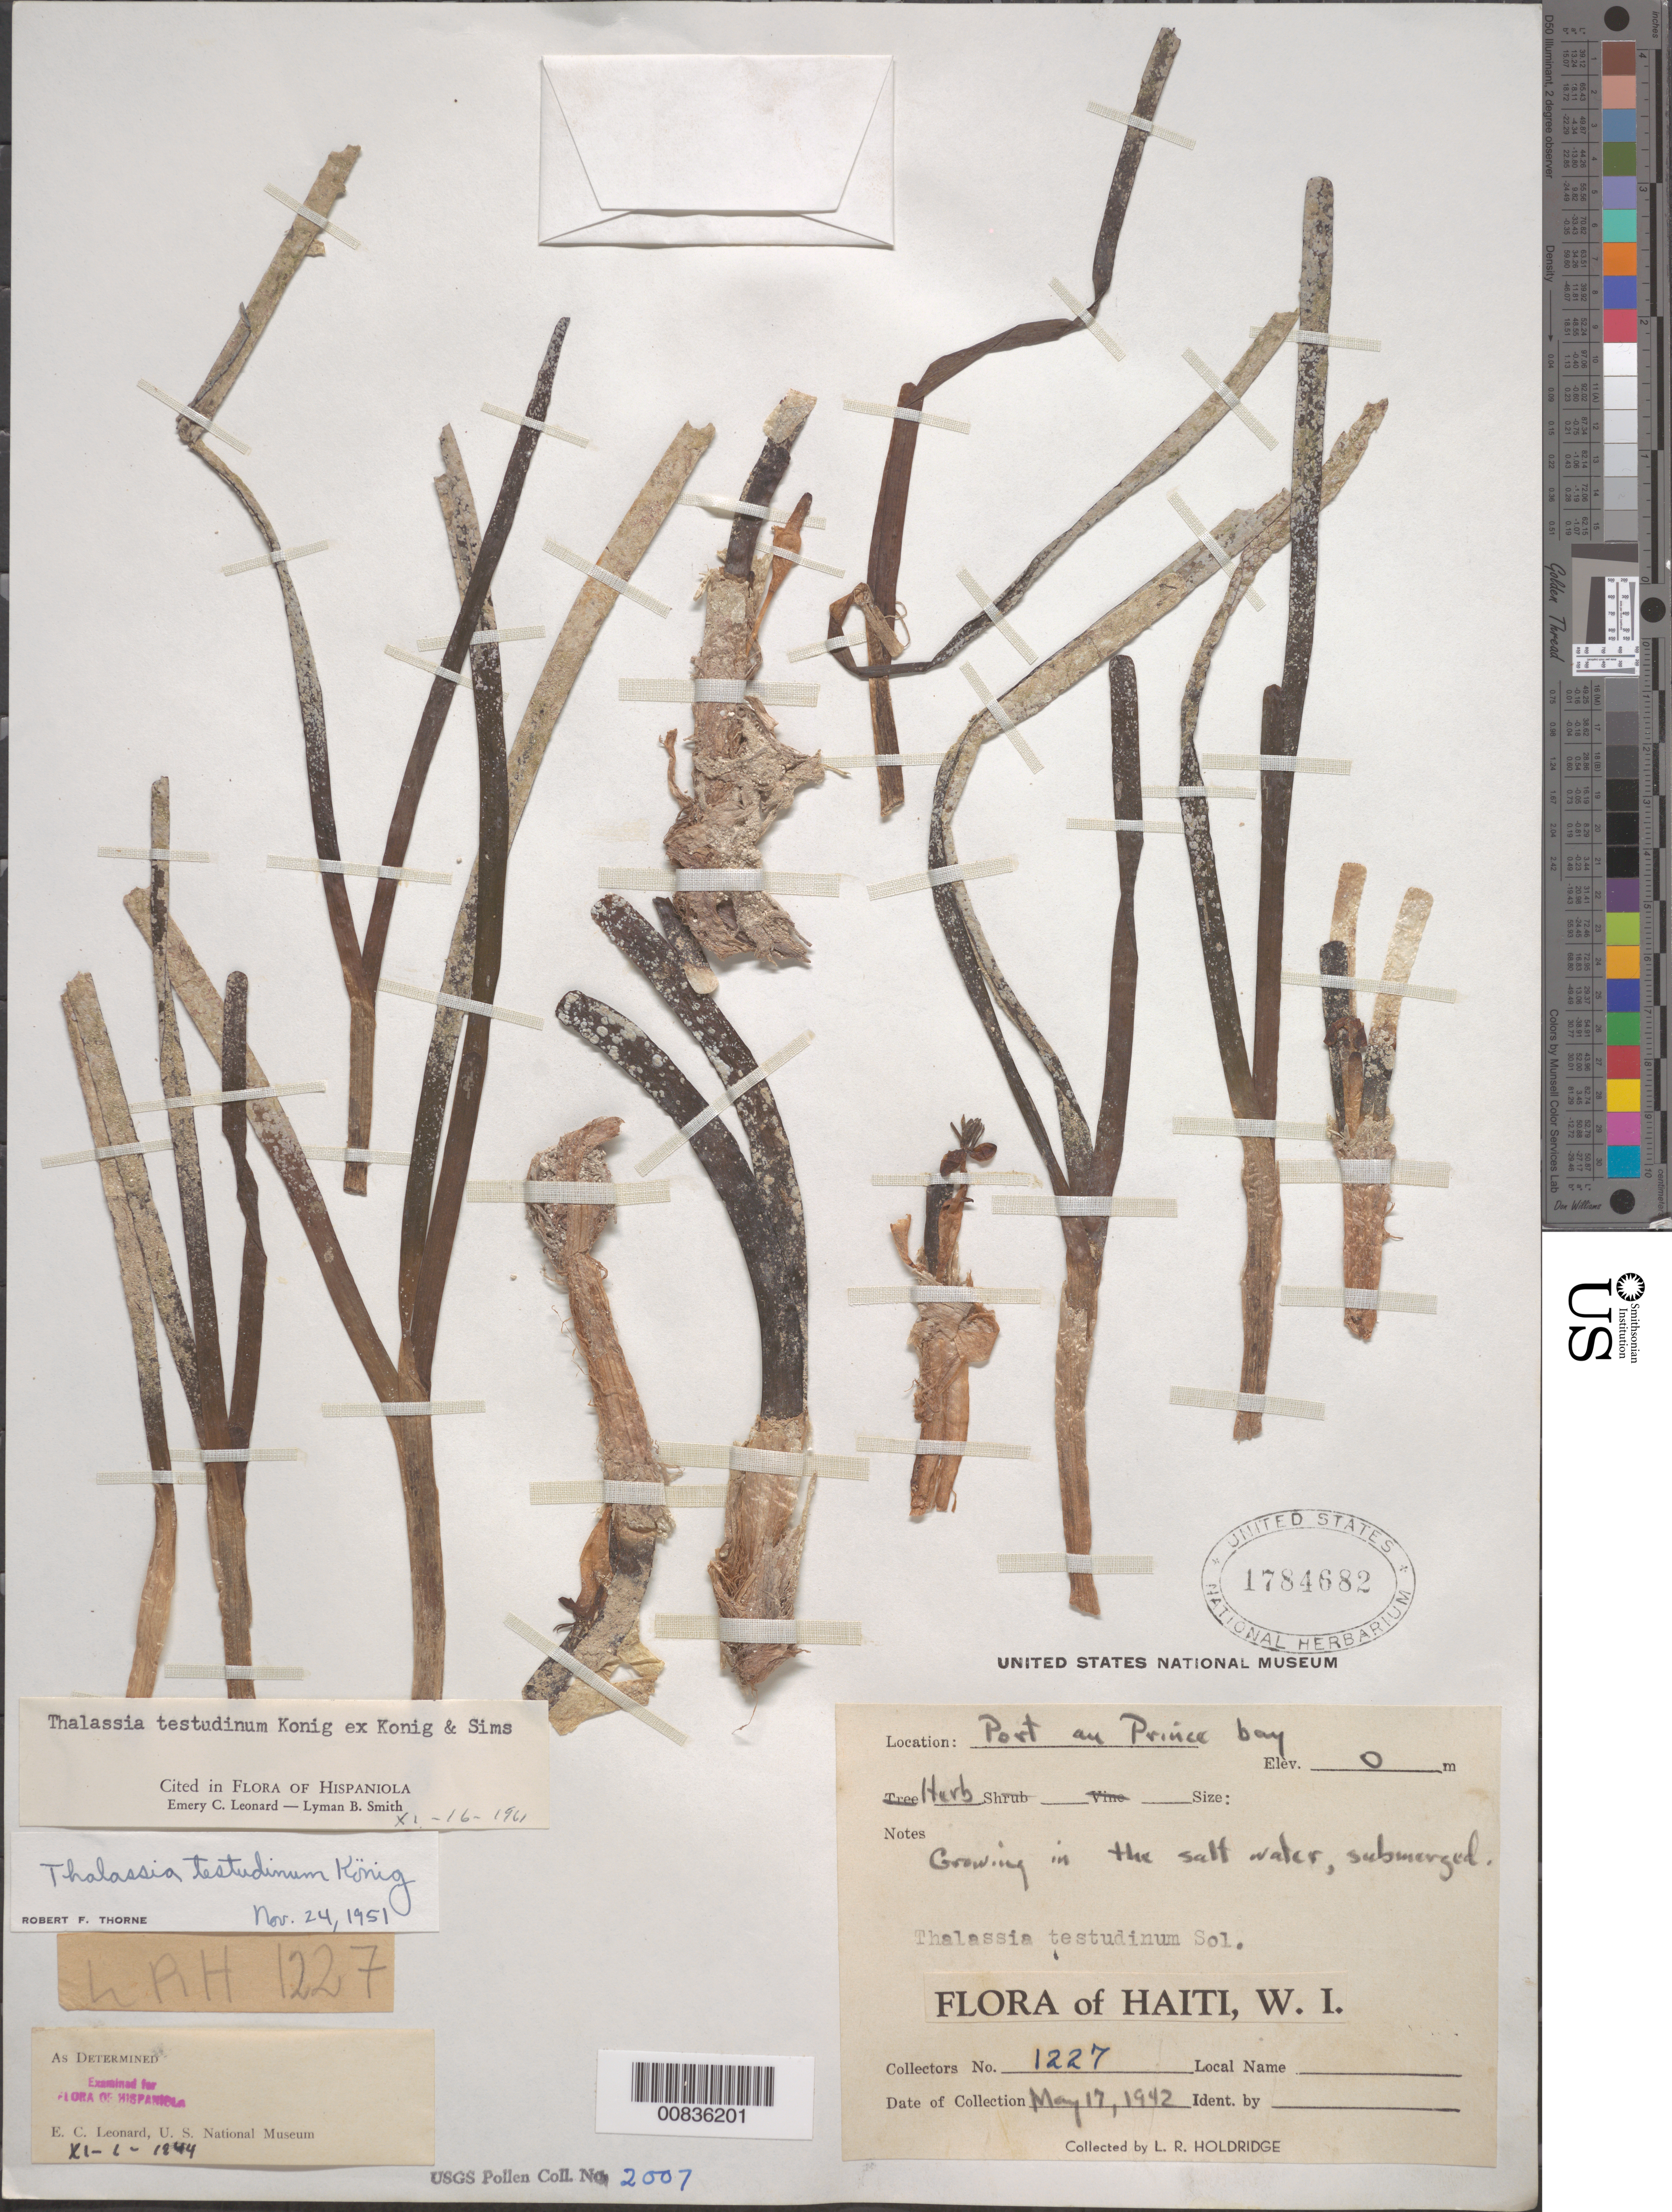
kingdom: Plantae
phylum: Tracheophyta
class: Liliopsida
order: Alismatales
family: Hydrocharitaceae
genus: Thalassia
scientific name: Thalassia testudinum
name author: Banks & Sol. ex K.D. Koenig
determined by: Leonard, Emery C., (US)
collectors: L. Holdridge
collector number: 1227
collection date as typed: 17 May 1942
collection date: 1942-05-17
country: Haiti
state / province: Ouest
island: Hispaniola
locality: Port au Prince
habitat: Growing in the salt water, submerged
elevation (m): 0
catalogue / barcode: US 1784682